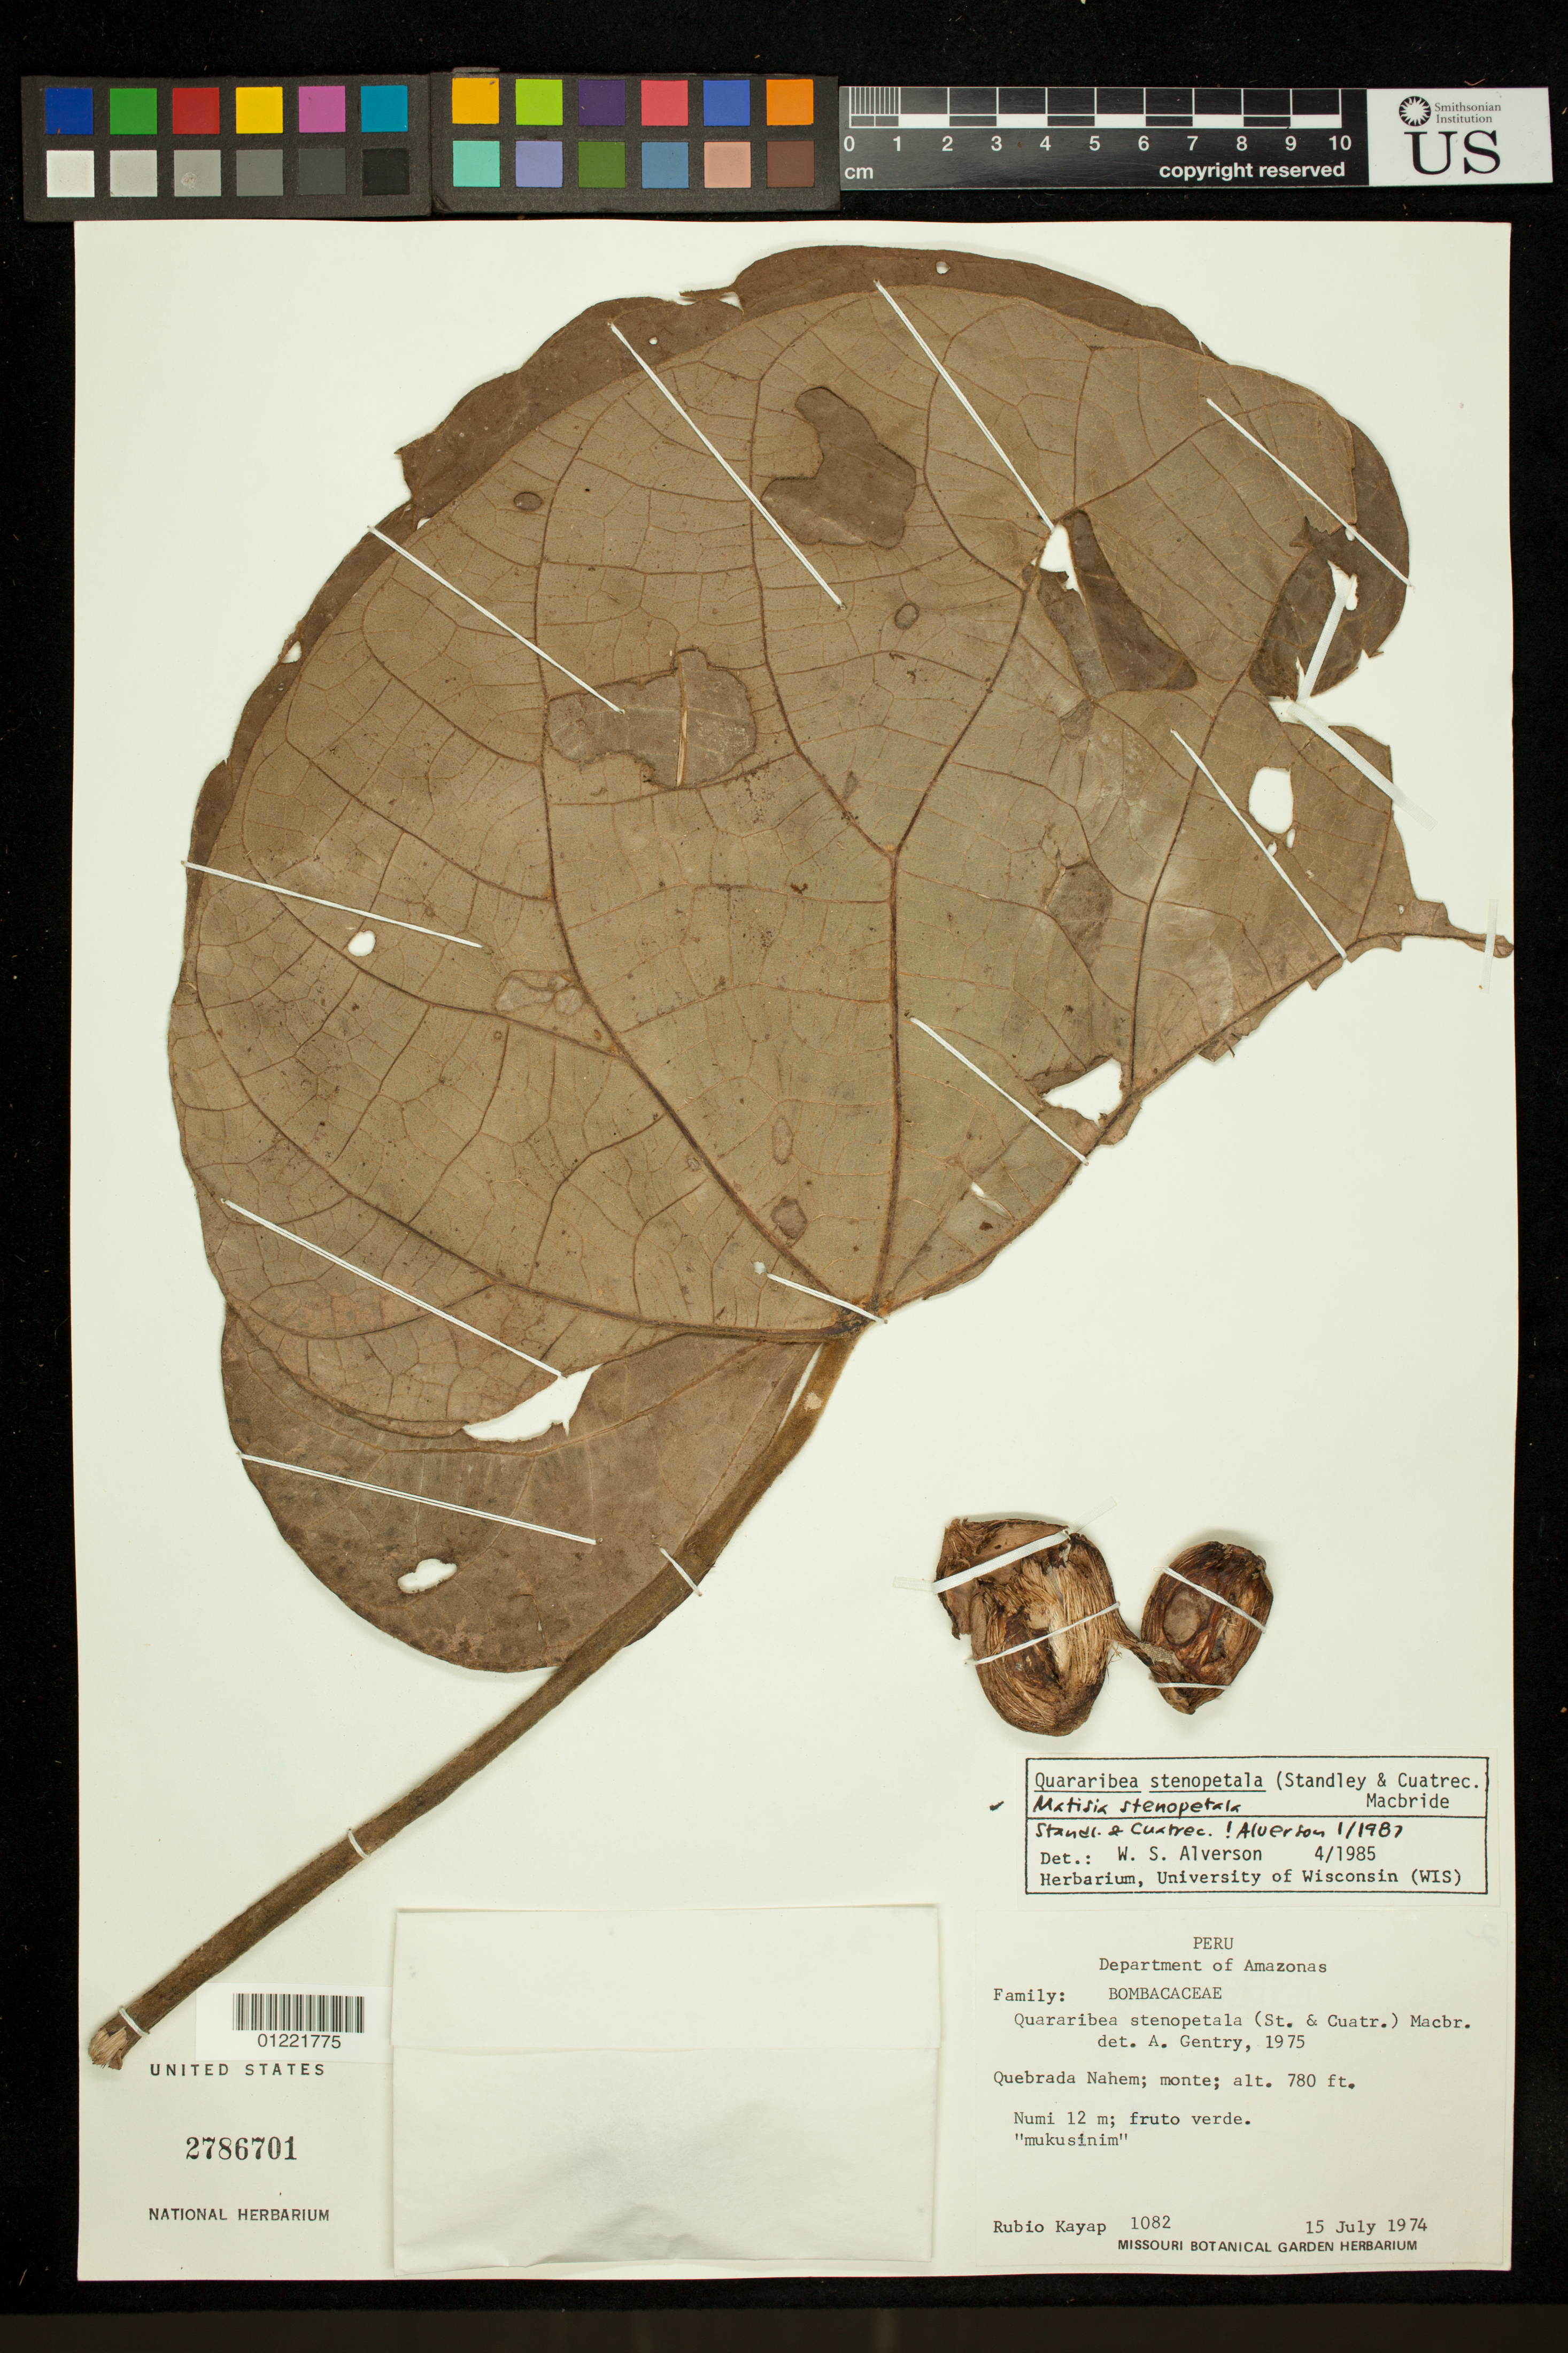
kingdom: Plantae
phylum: Tracheophyta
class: Magnoliopsida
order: Malvales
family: Malvaceae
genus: Matisia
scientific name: Matisia stenopetala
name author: Standl. & Cuatrec.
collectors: R. Kayap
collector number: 1082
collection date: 1974-07-15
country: Peru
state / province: Amazonas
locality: Quebrada Nahem, monte.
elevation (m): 238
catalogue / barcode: US 2786701